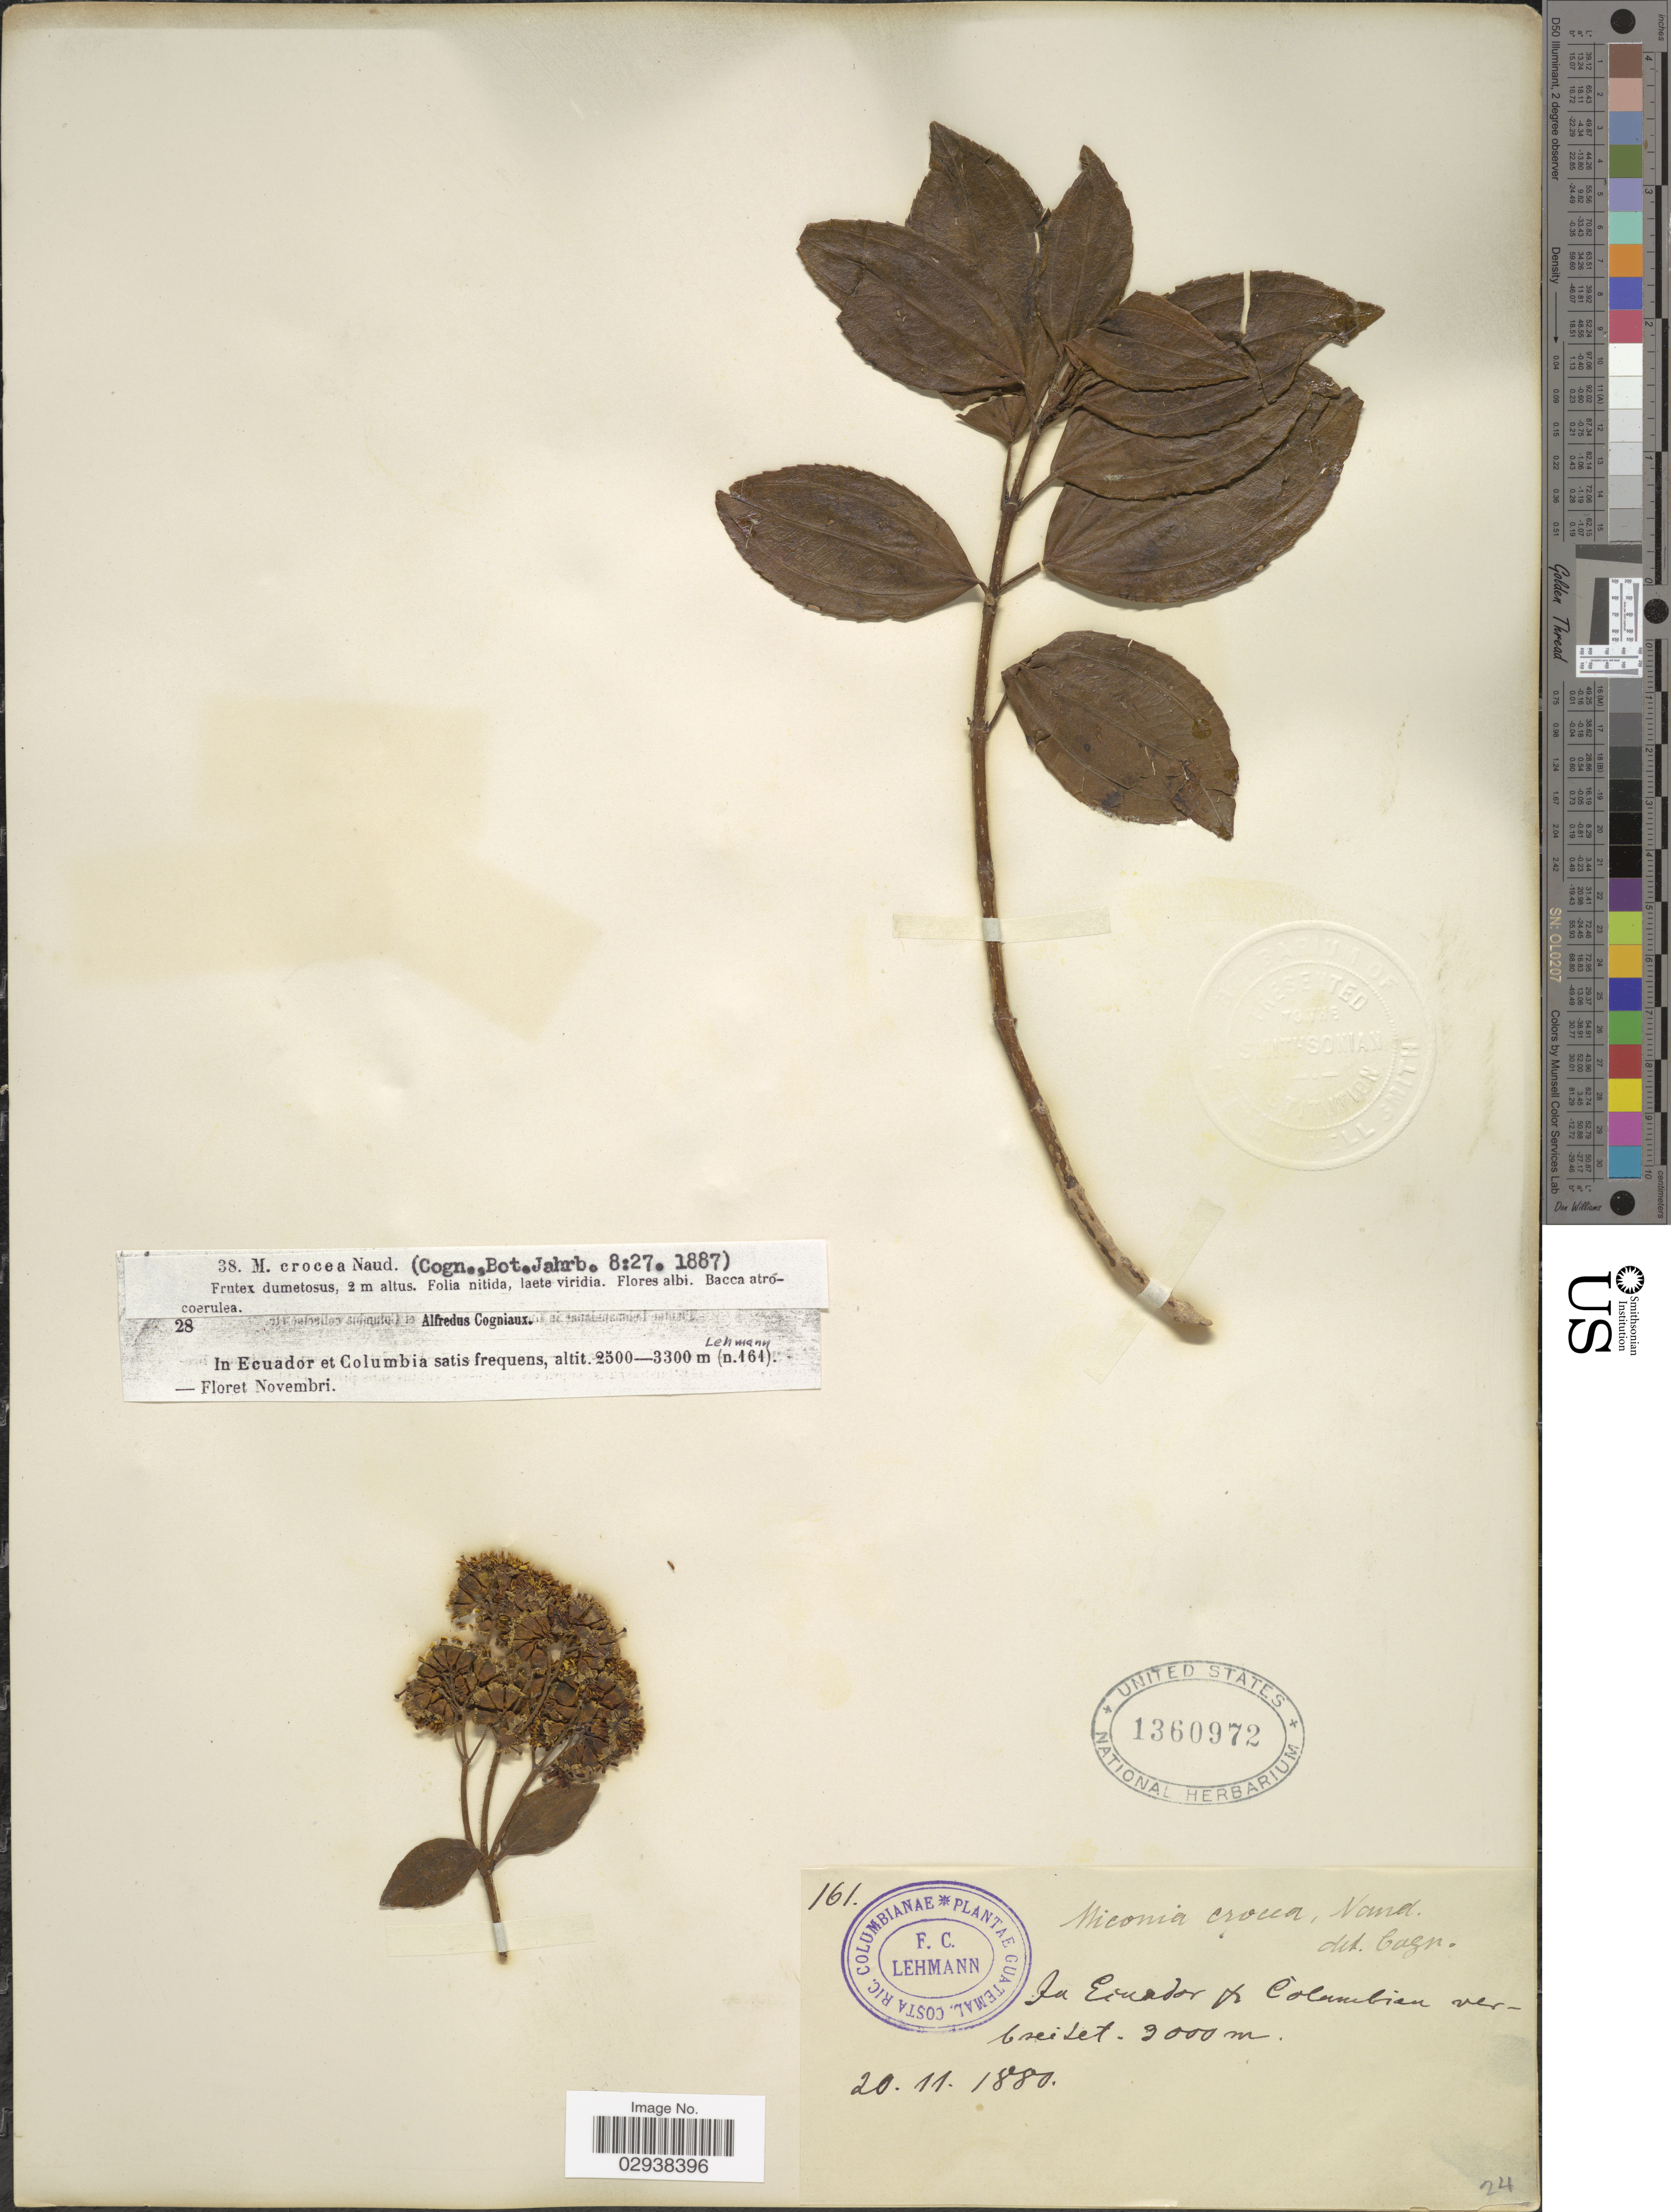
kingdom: Plantae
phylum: Tracheophyta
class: Magnoliopsida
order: Myrtales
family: Melastomataceae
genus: Miconia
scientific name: Miconia crocea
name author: (Desr.) Naudin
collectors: F. C. Lehmann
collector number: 161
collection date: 1880-11-20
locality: In Ecuador & Columbian verbreitet.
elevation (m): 2000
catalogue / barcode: US 1360972